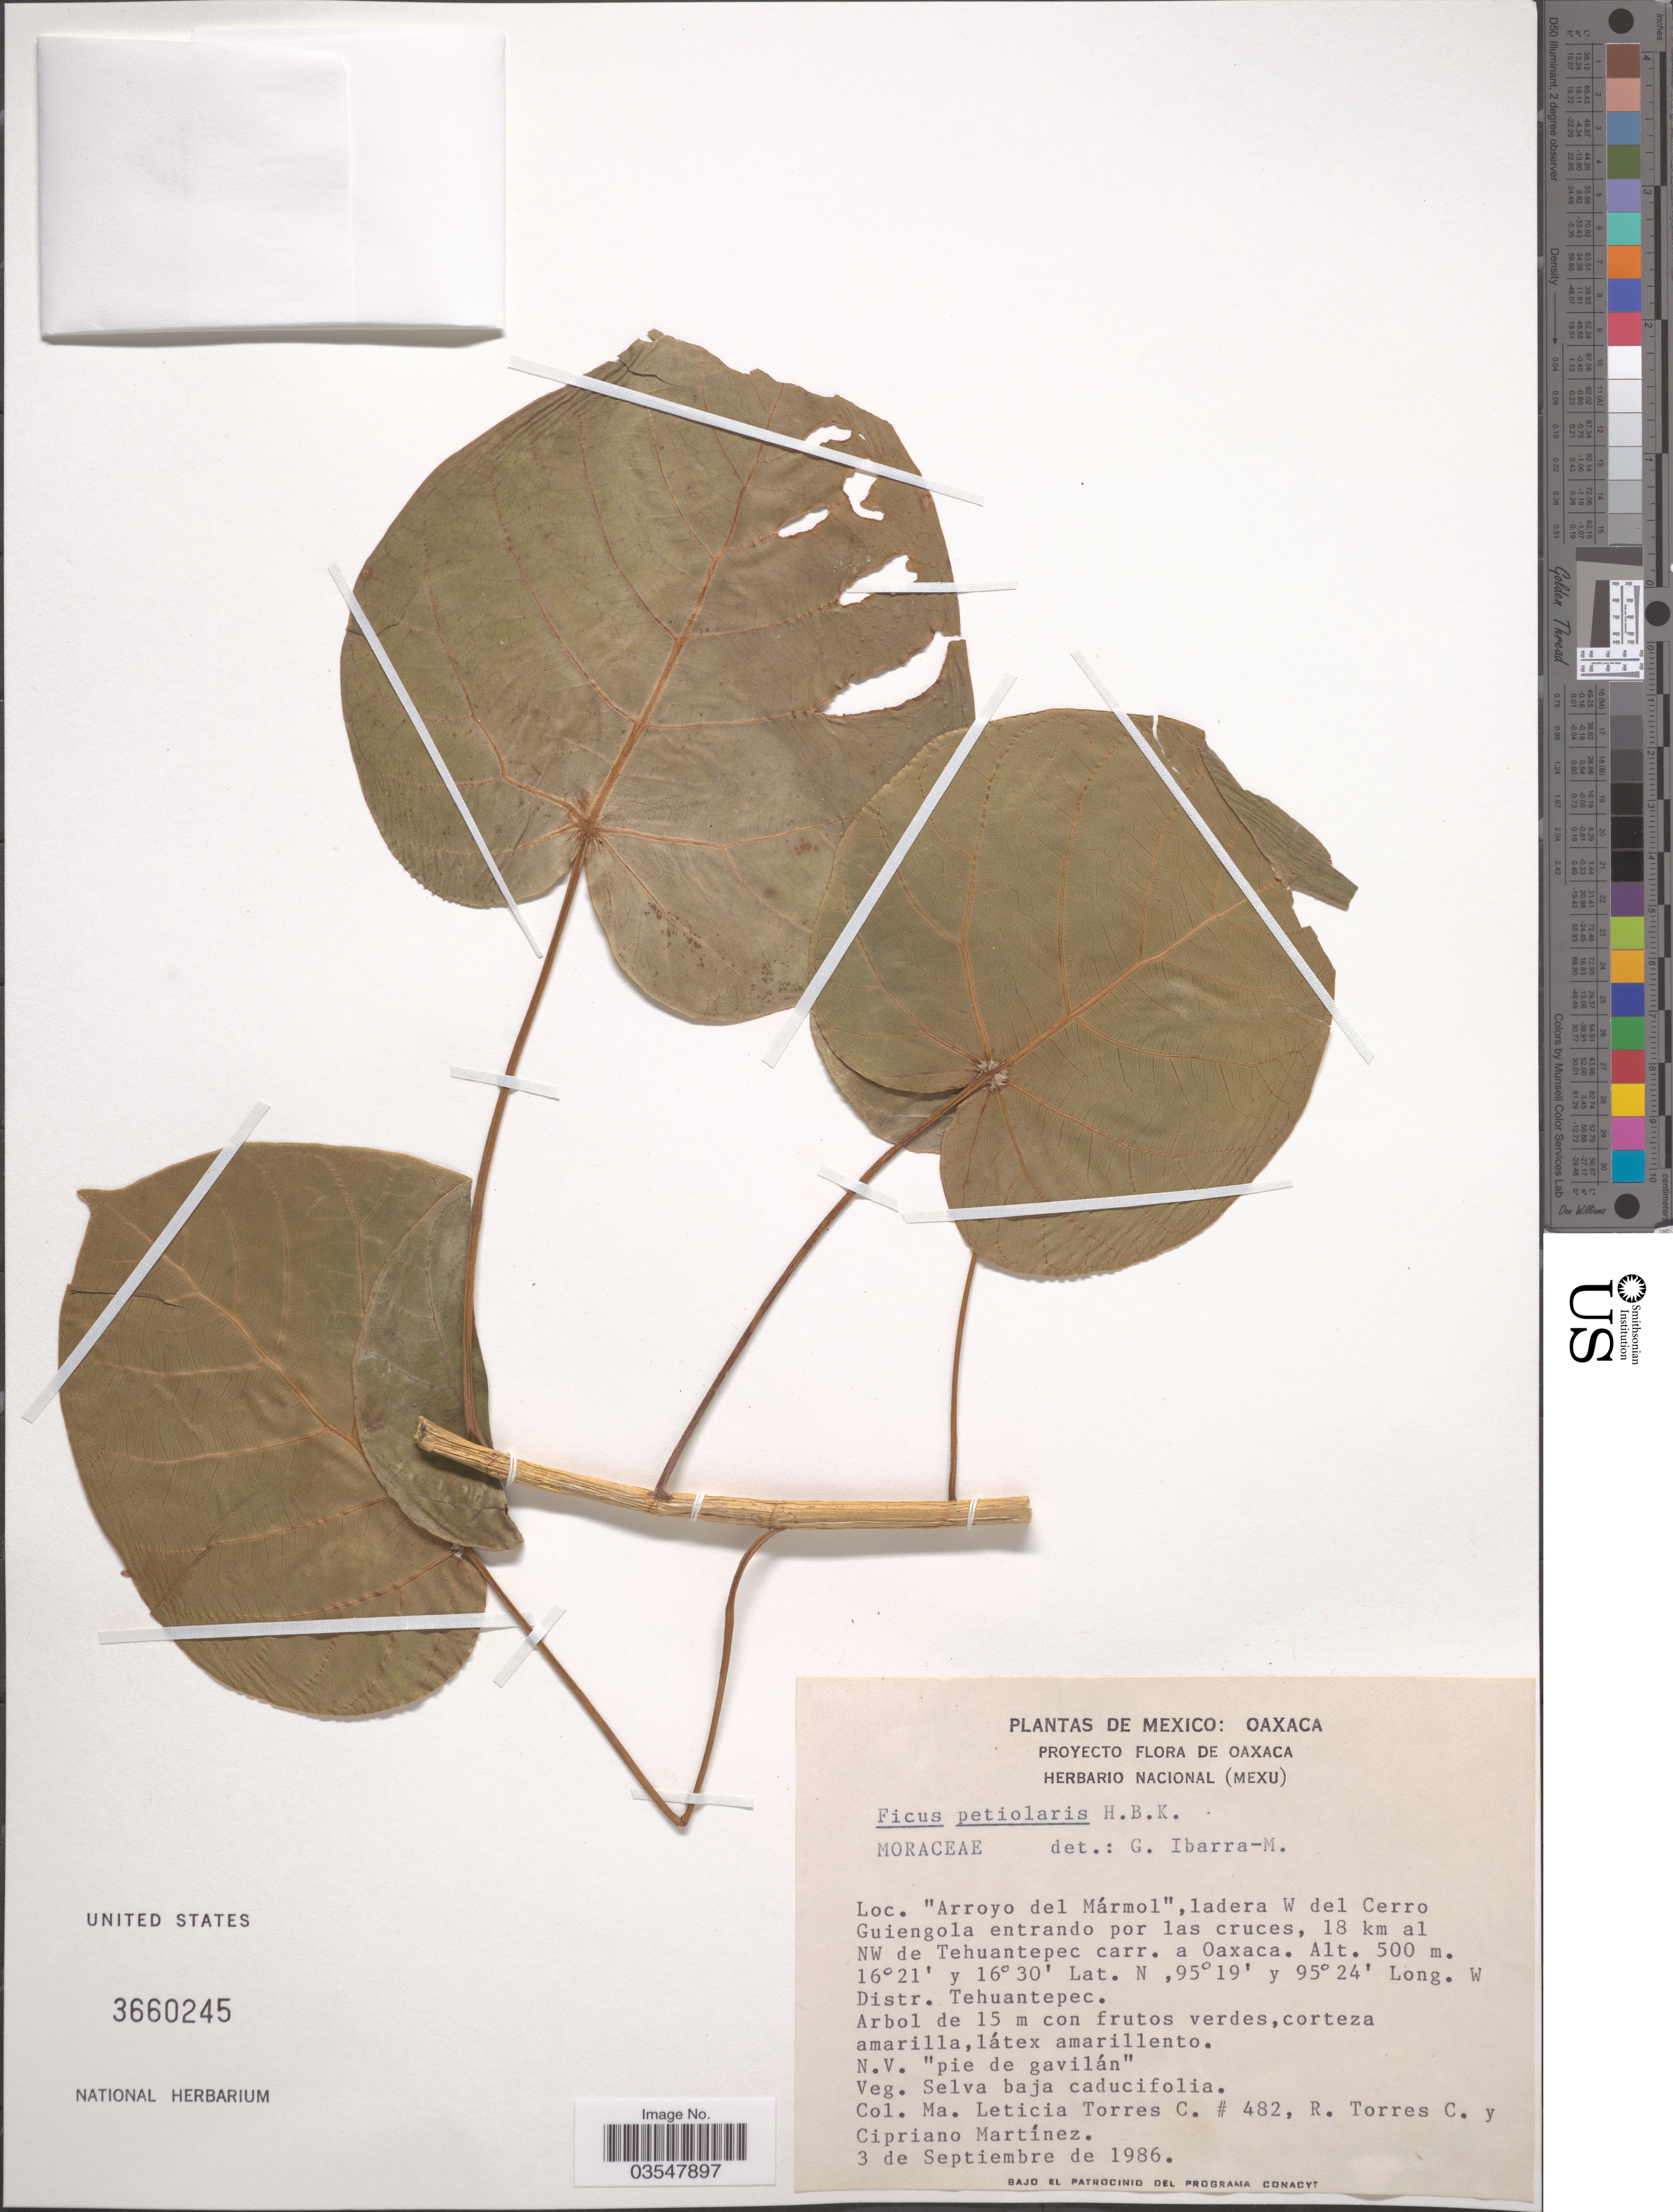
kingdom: Plantae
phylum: Tracheophyta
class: Magnoliopsida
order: Rosales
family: Moraceae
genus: Ficus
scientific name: Ficus petiolaris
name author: Kunth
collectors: M. L. Torres Colin, R. Torres C. & C. Martínez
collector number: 482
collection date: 1986-09-03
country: Mexico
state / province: Oaxaca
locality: Arroyo del Mármol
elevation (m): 500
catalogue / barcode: US 3660245